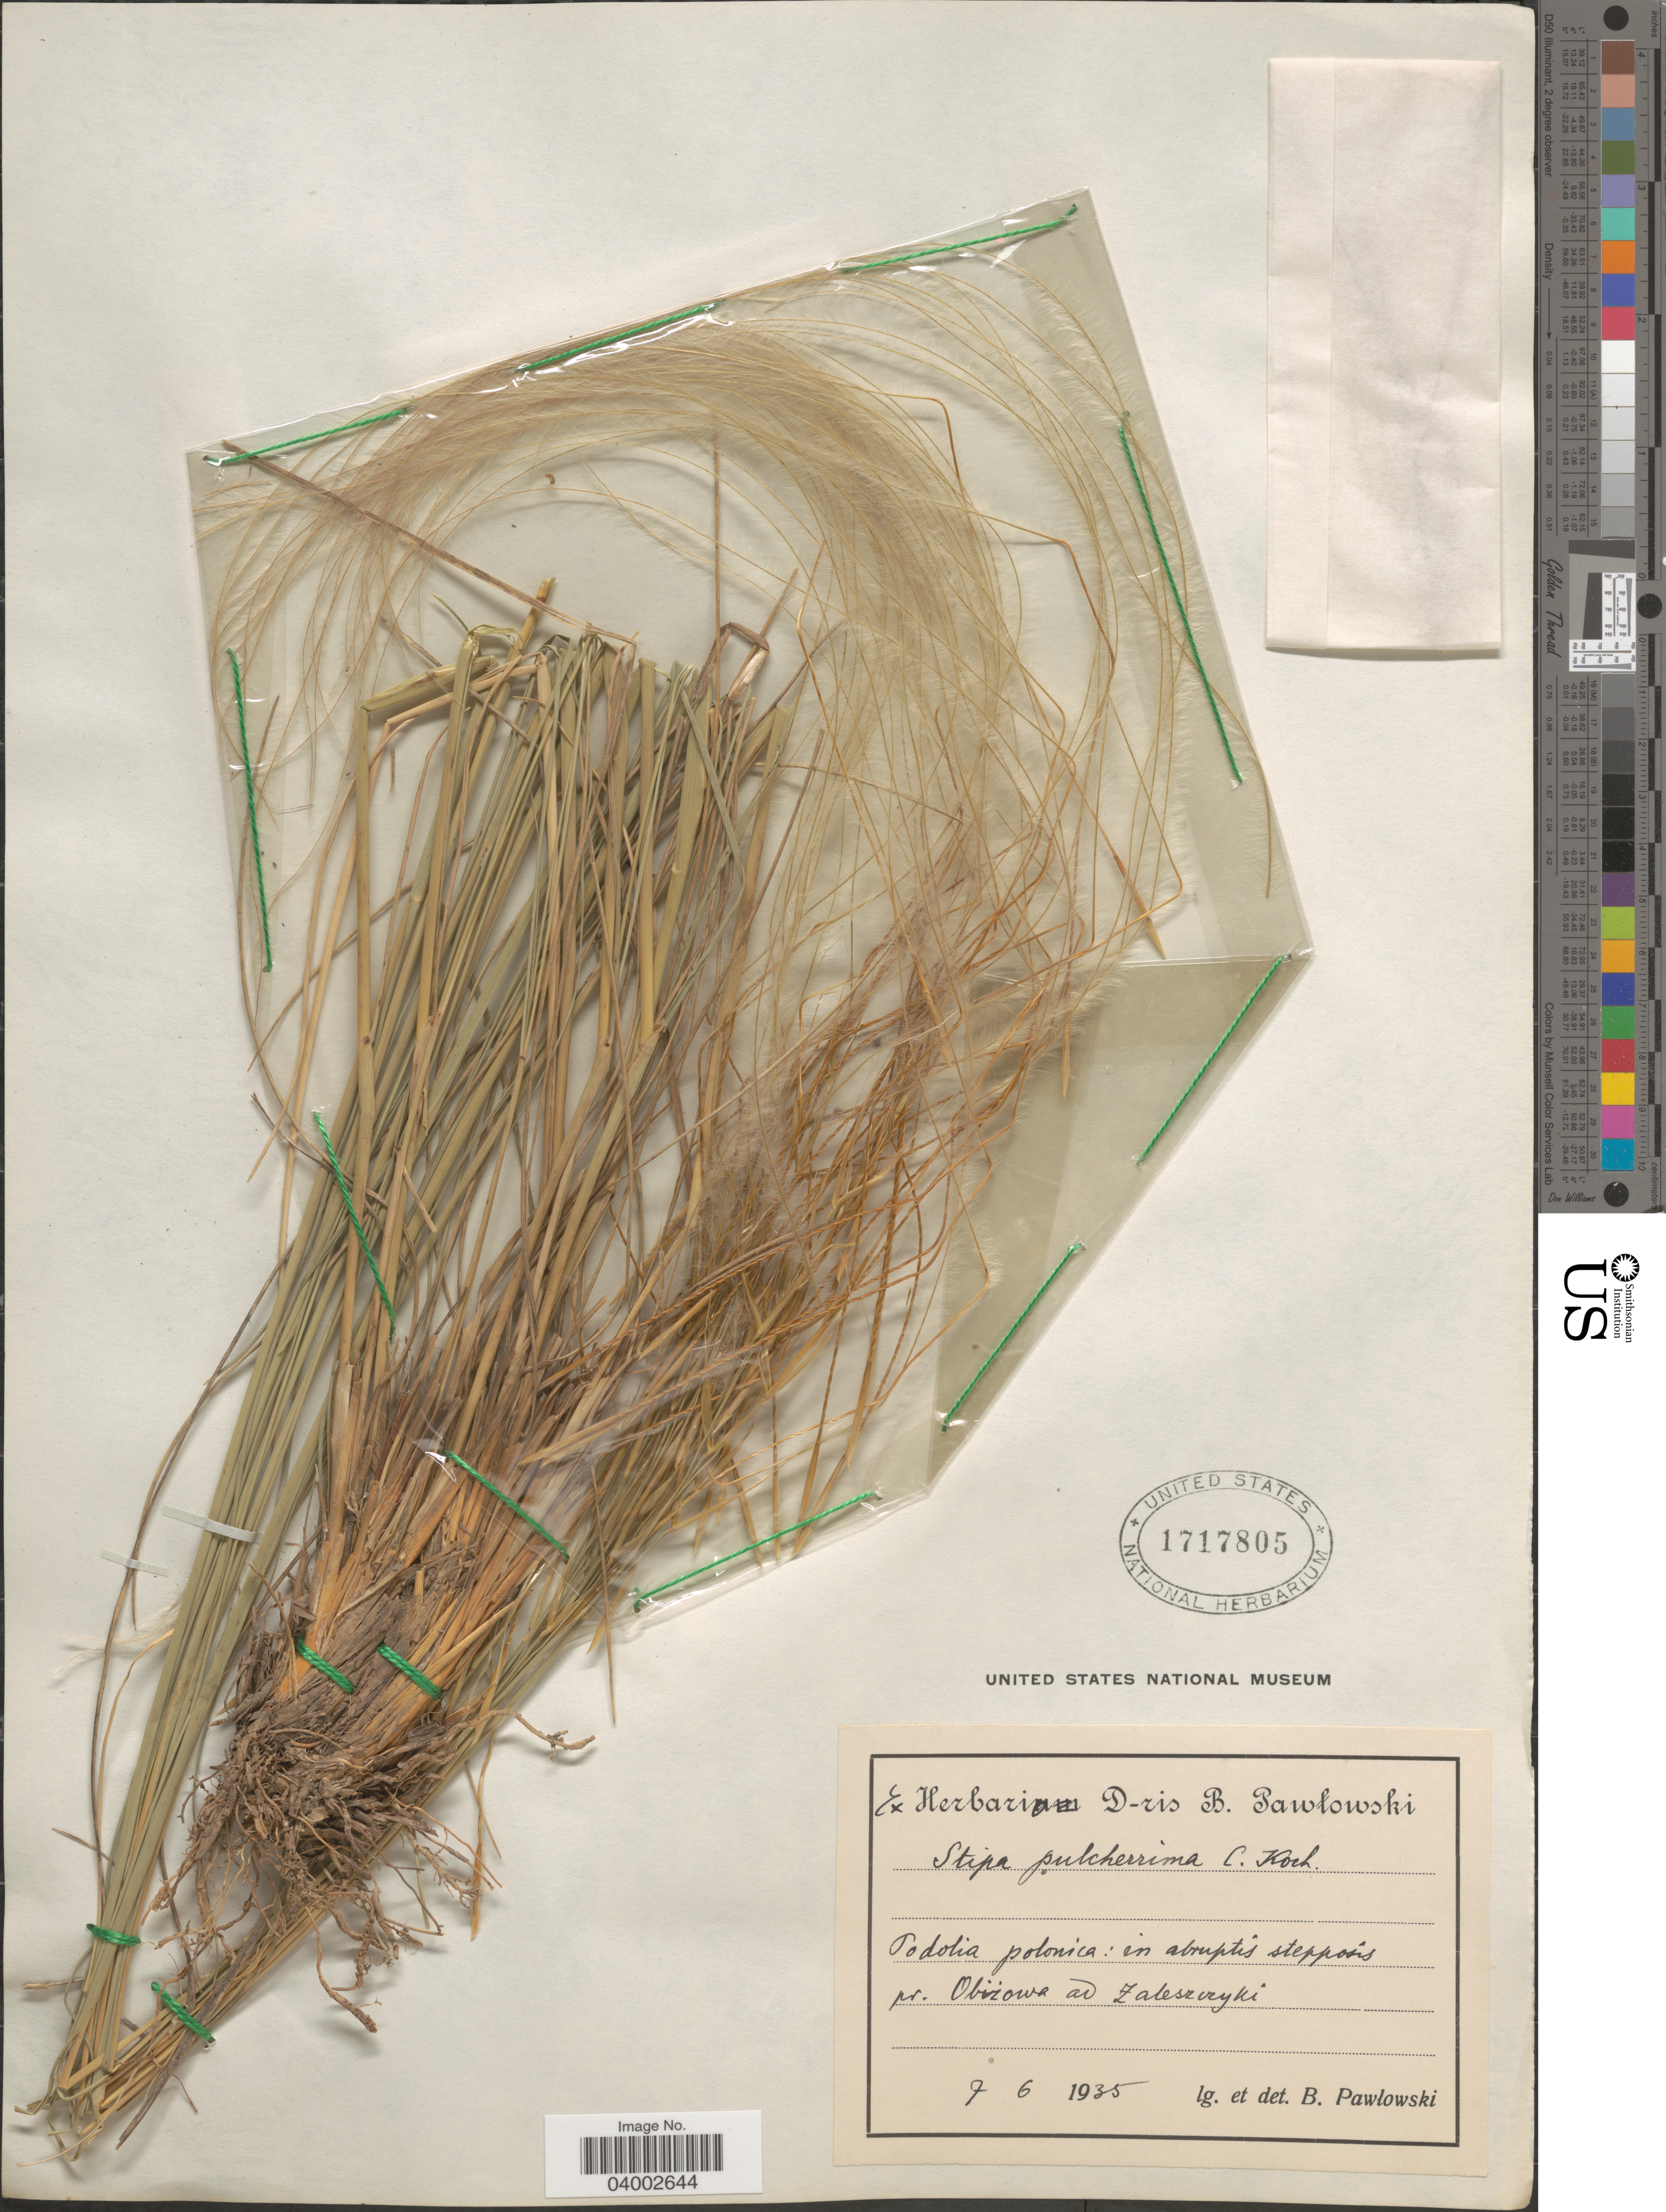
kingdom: Plantae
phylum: Tracheophyta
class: Liliopsida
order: Poales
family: Poaceae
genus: Stipa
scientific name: Stipa pulcherrima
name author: K. Koch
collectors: B. Pawlowski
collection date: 1935-06-07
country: Poland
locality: Podolia polonica: in abruptis stepposis pr. Obïzowa ad Zaleszvryki. [interpreted]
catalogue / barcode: US 1717805